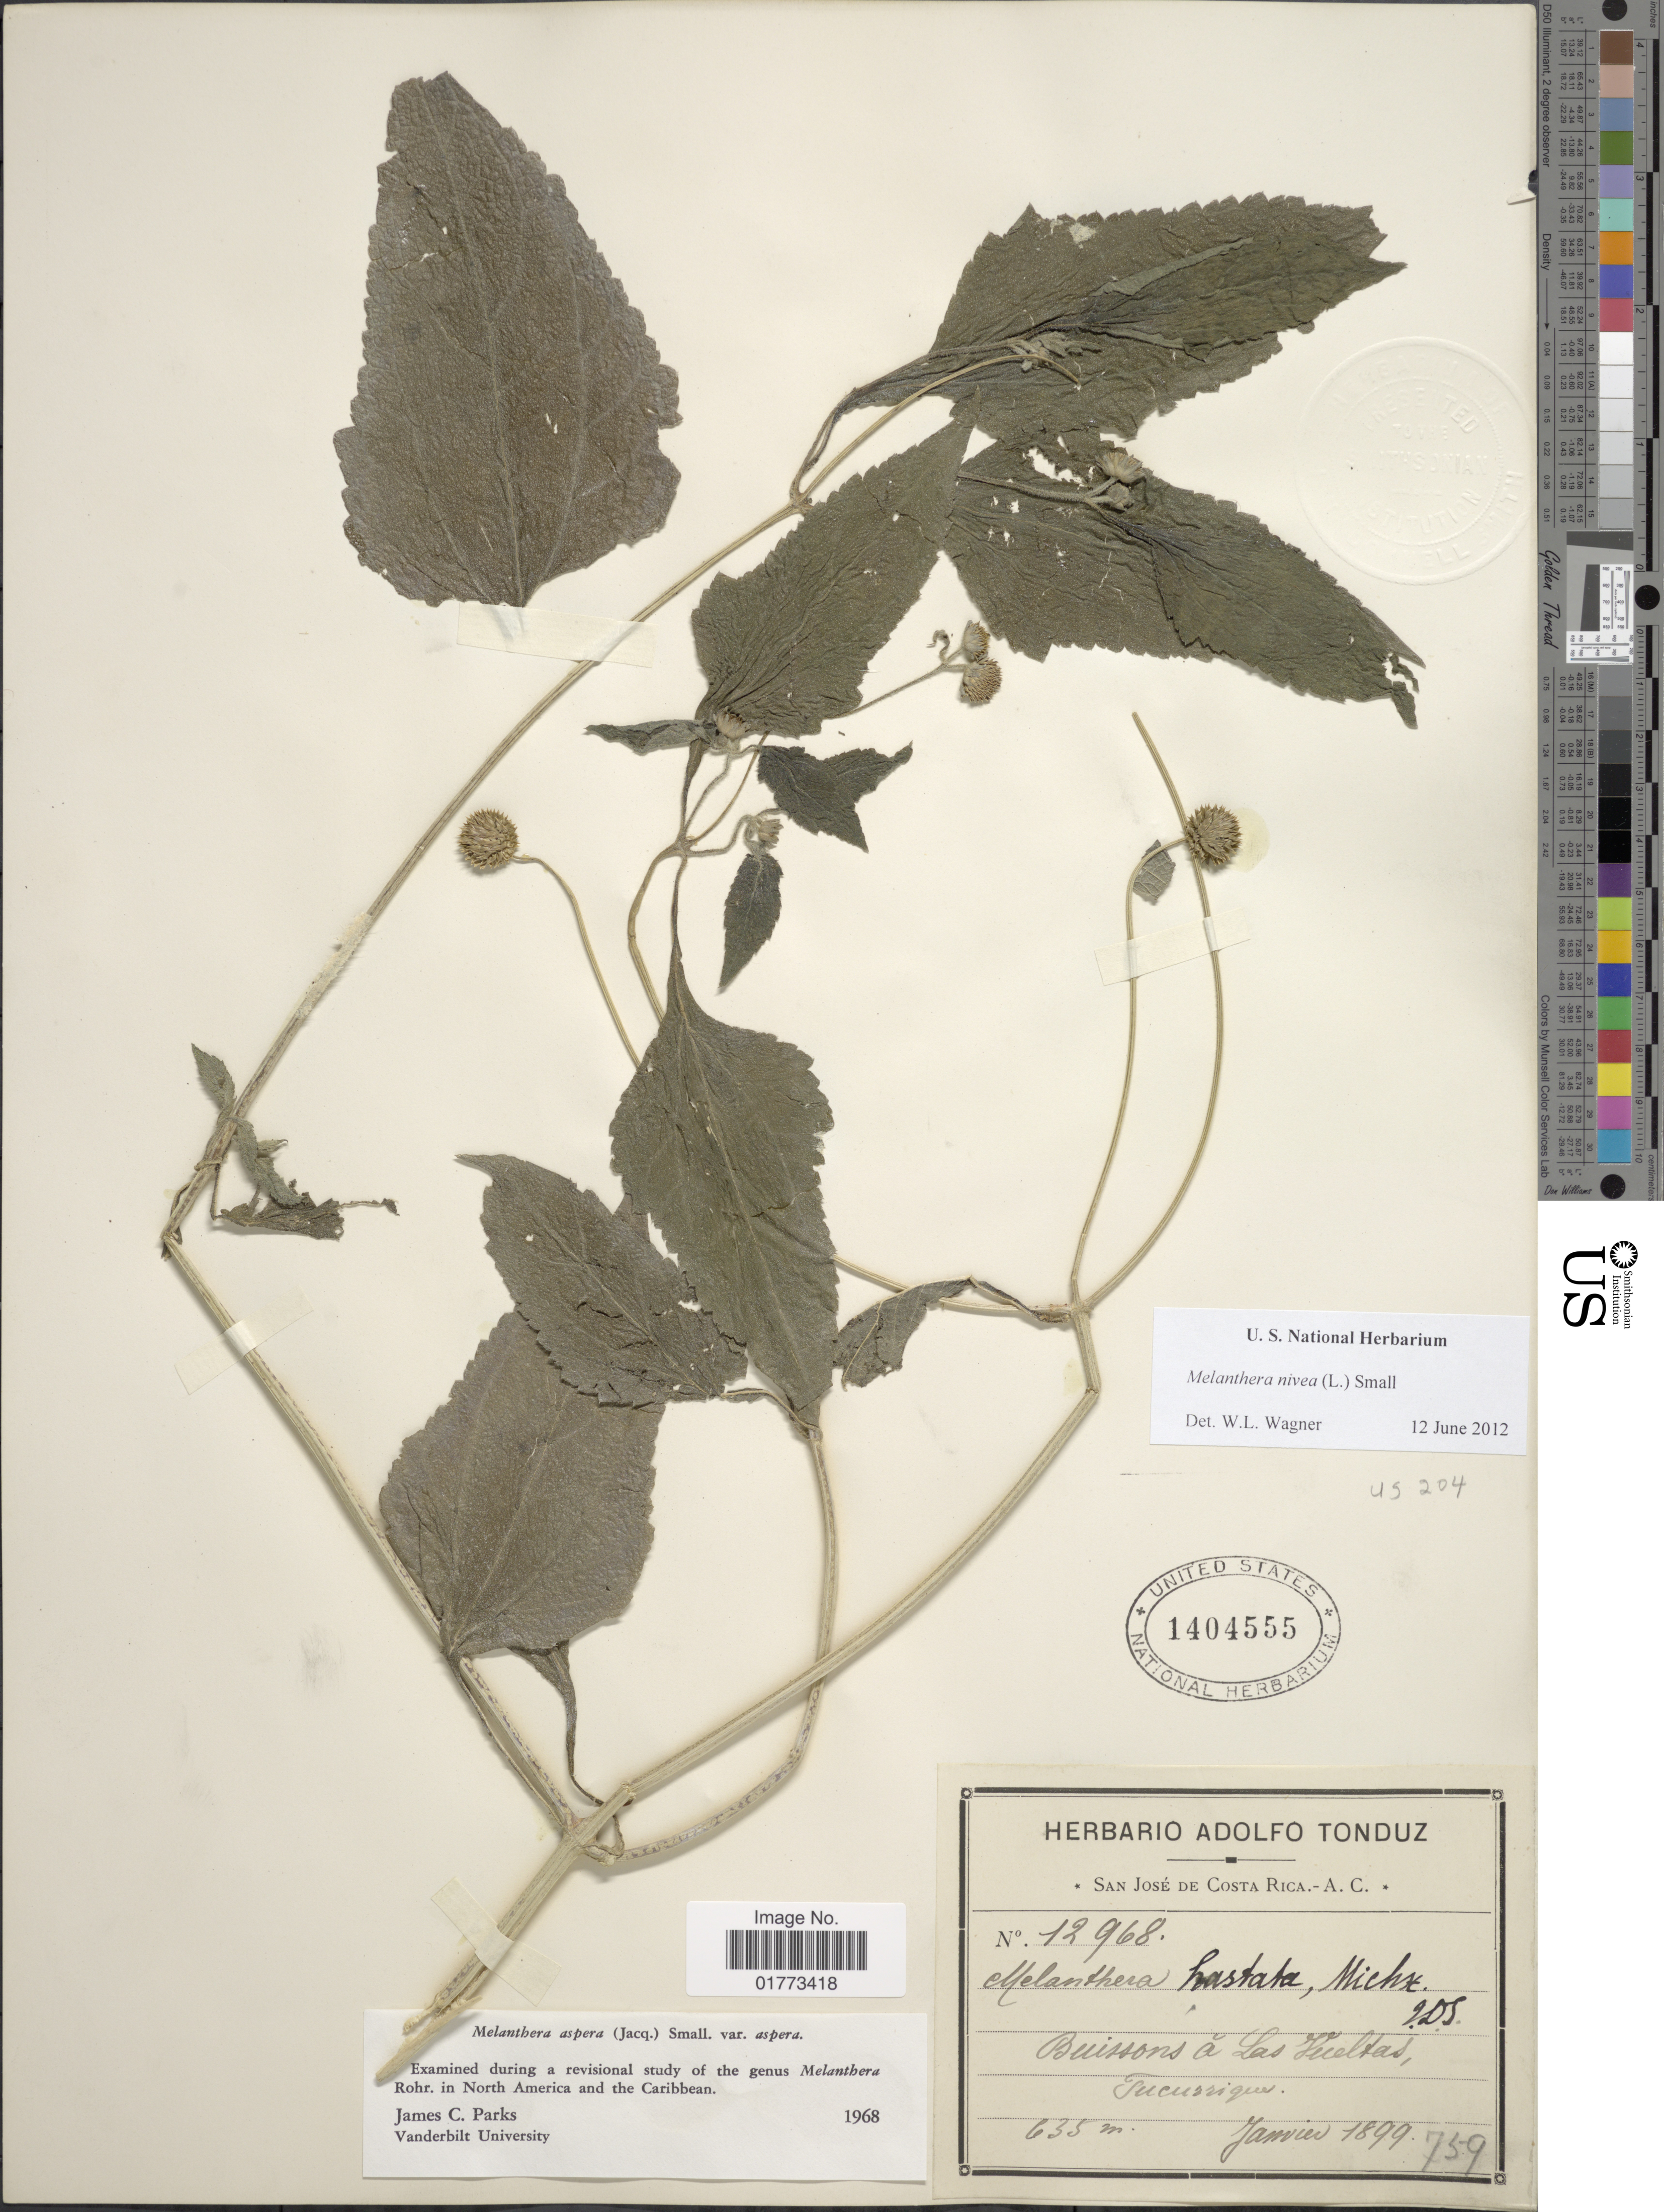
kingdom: Plantae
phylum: Tracheophyta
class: Magnoliopsida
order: Asterales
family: Asteraceae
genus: Melanthera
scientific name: Melanthera nivea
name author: (L.) Small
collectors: ex Herb. Adolfo Tonduz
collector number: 12968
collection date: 1899-01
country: Costa Rica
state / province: San José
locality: Buissons á Las Hueltas, Tucurrique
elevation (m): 635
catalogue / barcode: US 1404555